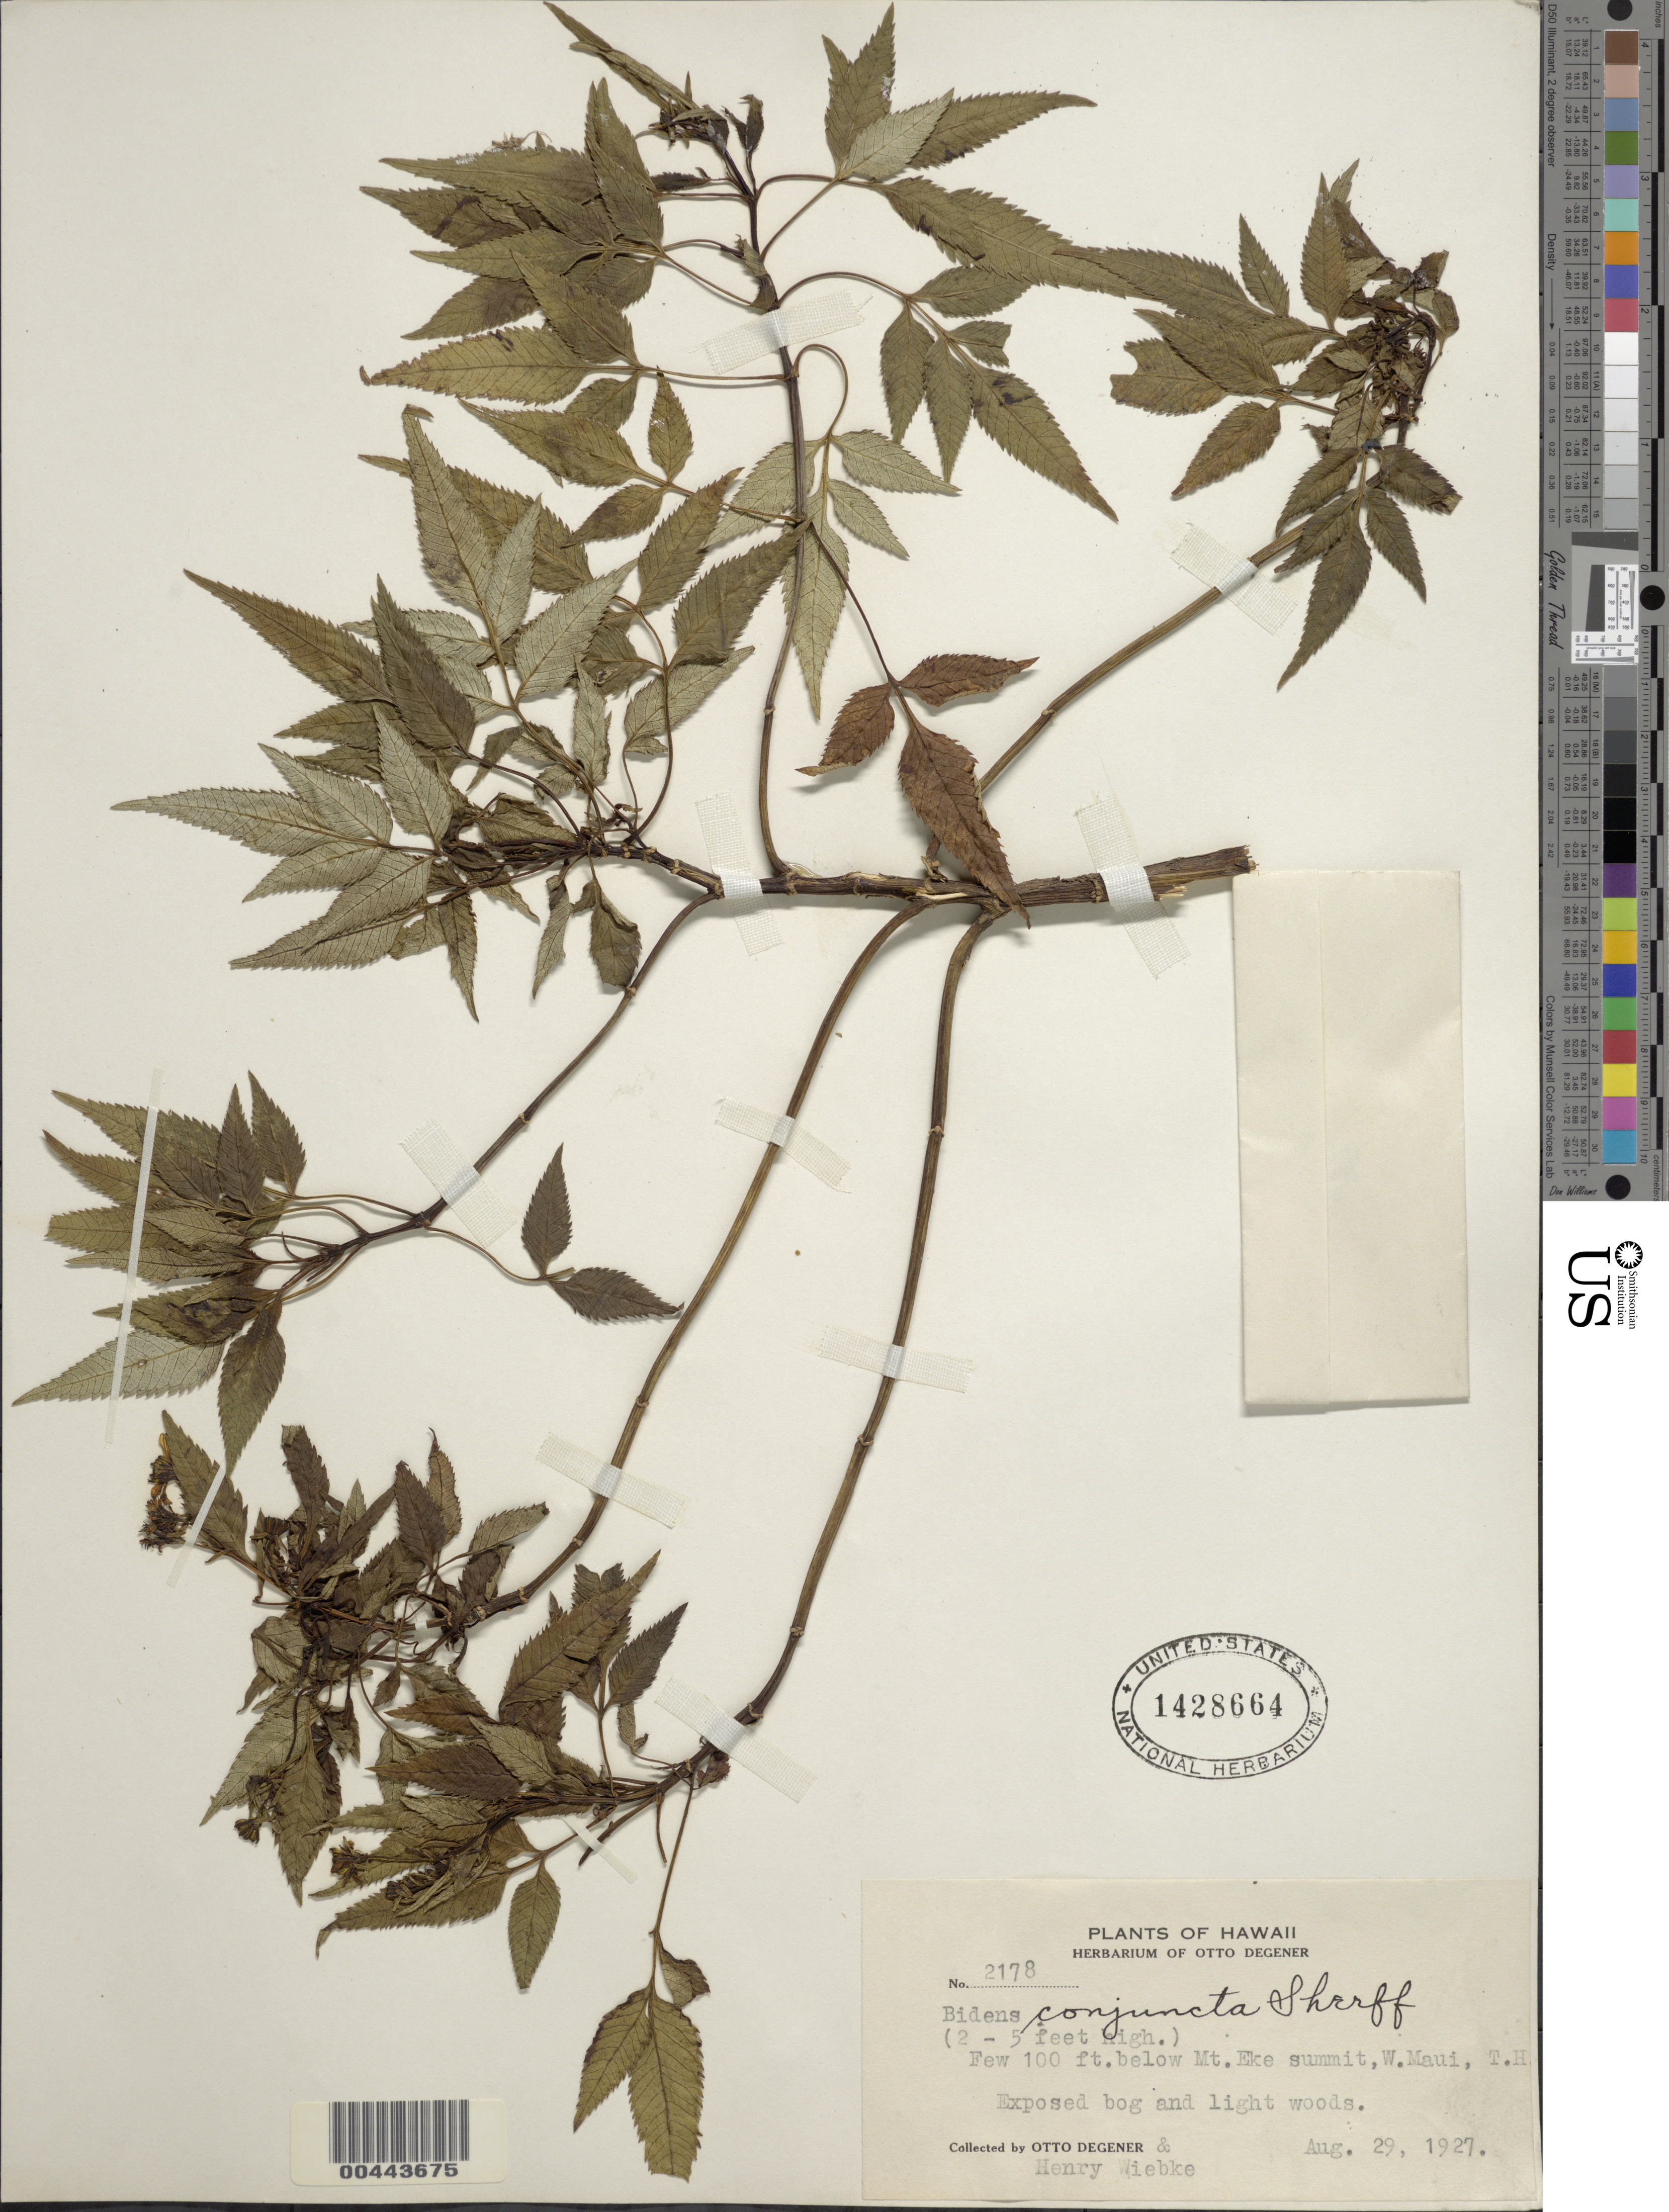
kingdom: Plantae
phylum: Tracheophyta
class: Magnoliopsida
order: Asterales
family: Asteraceae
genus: Bidens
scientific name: Bidens conjuncta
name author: Sherff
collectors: O. Degener & H. Wiebke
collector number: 2178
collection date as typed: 29 Aug 1927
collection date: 1927-08-29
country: United States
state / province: Hawaii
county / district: Maui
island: Maui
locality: Below Mount Eke, W Maui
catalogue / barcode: US 1428664